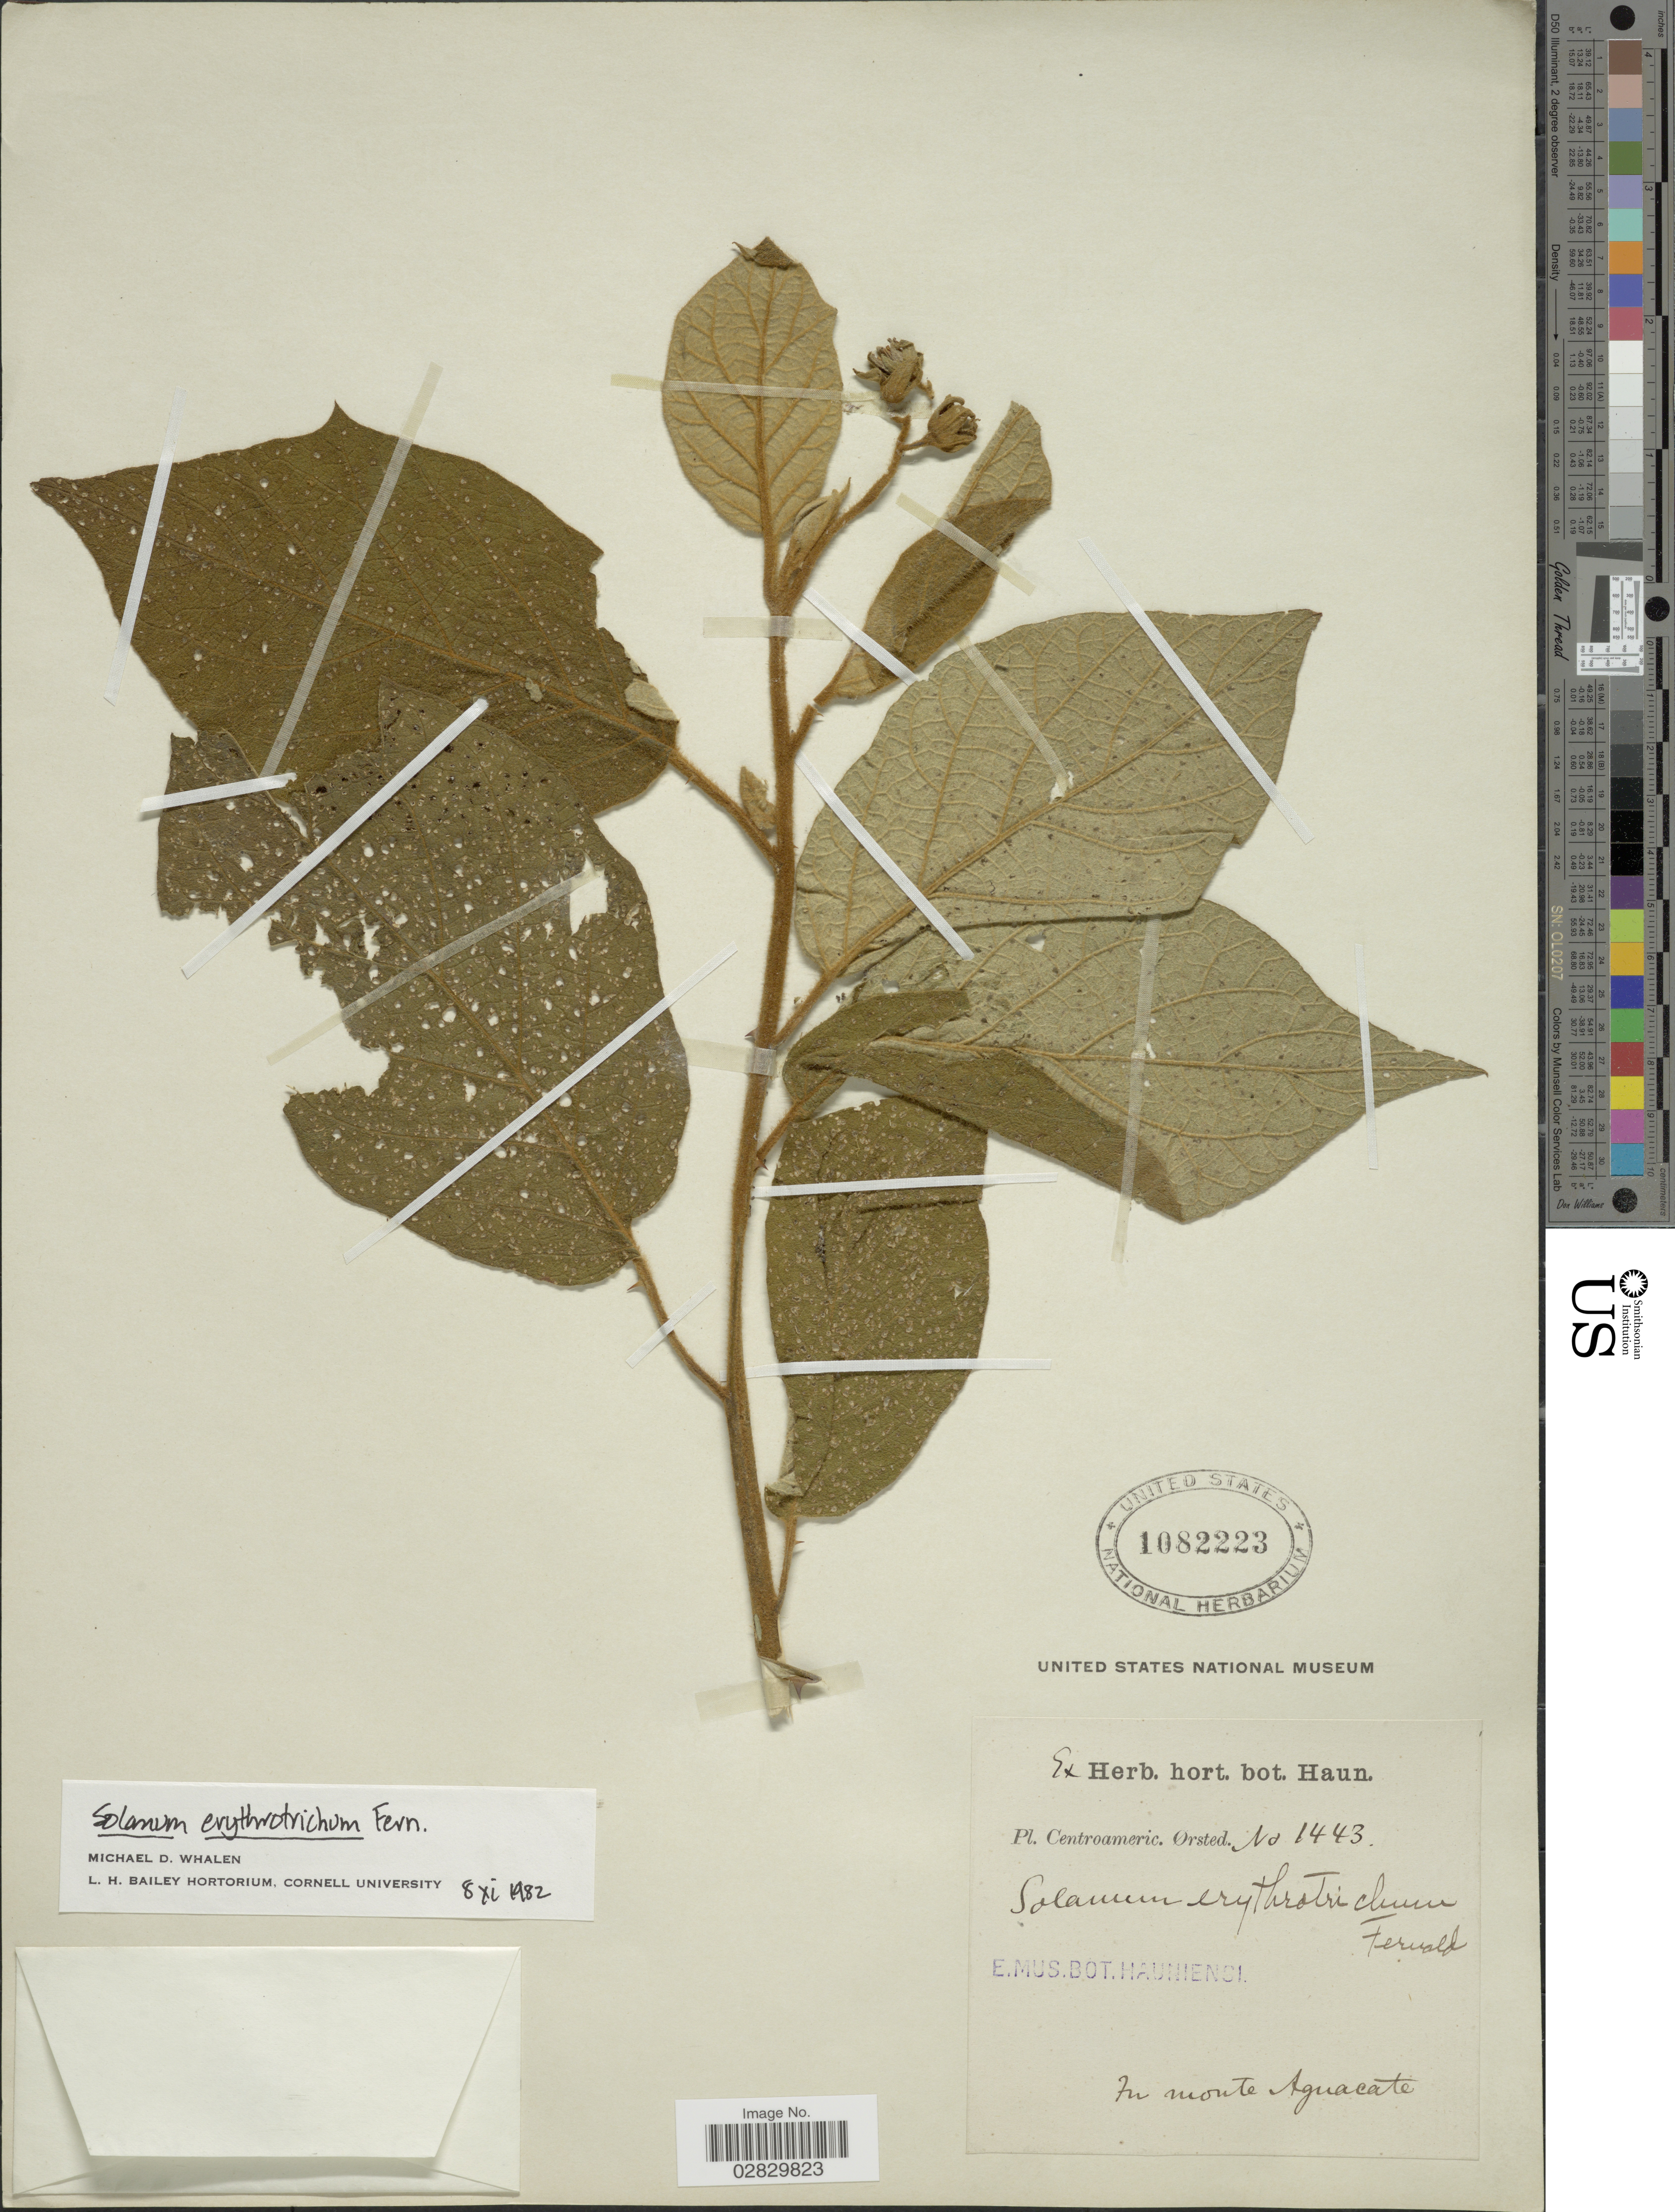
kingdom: Plantae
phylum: Tracheophyta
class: Magnoliopsida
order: Solanales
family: Solanaceae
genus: Solanum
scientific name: Solanum erythrotrichum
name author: Fernald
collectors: Ørsted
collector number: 1443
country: Costa Rica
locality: Centroameric., in monte Aguacate.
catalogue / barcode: US 1082223